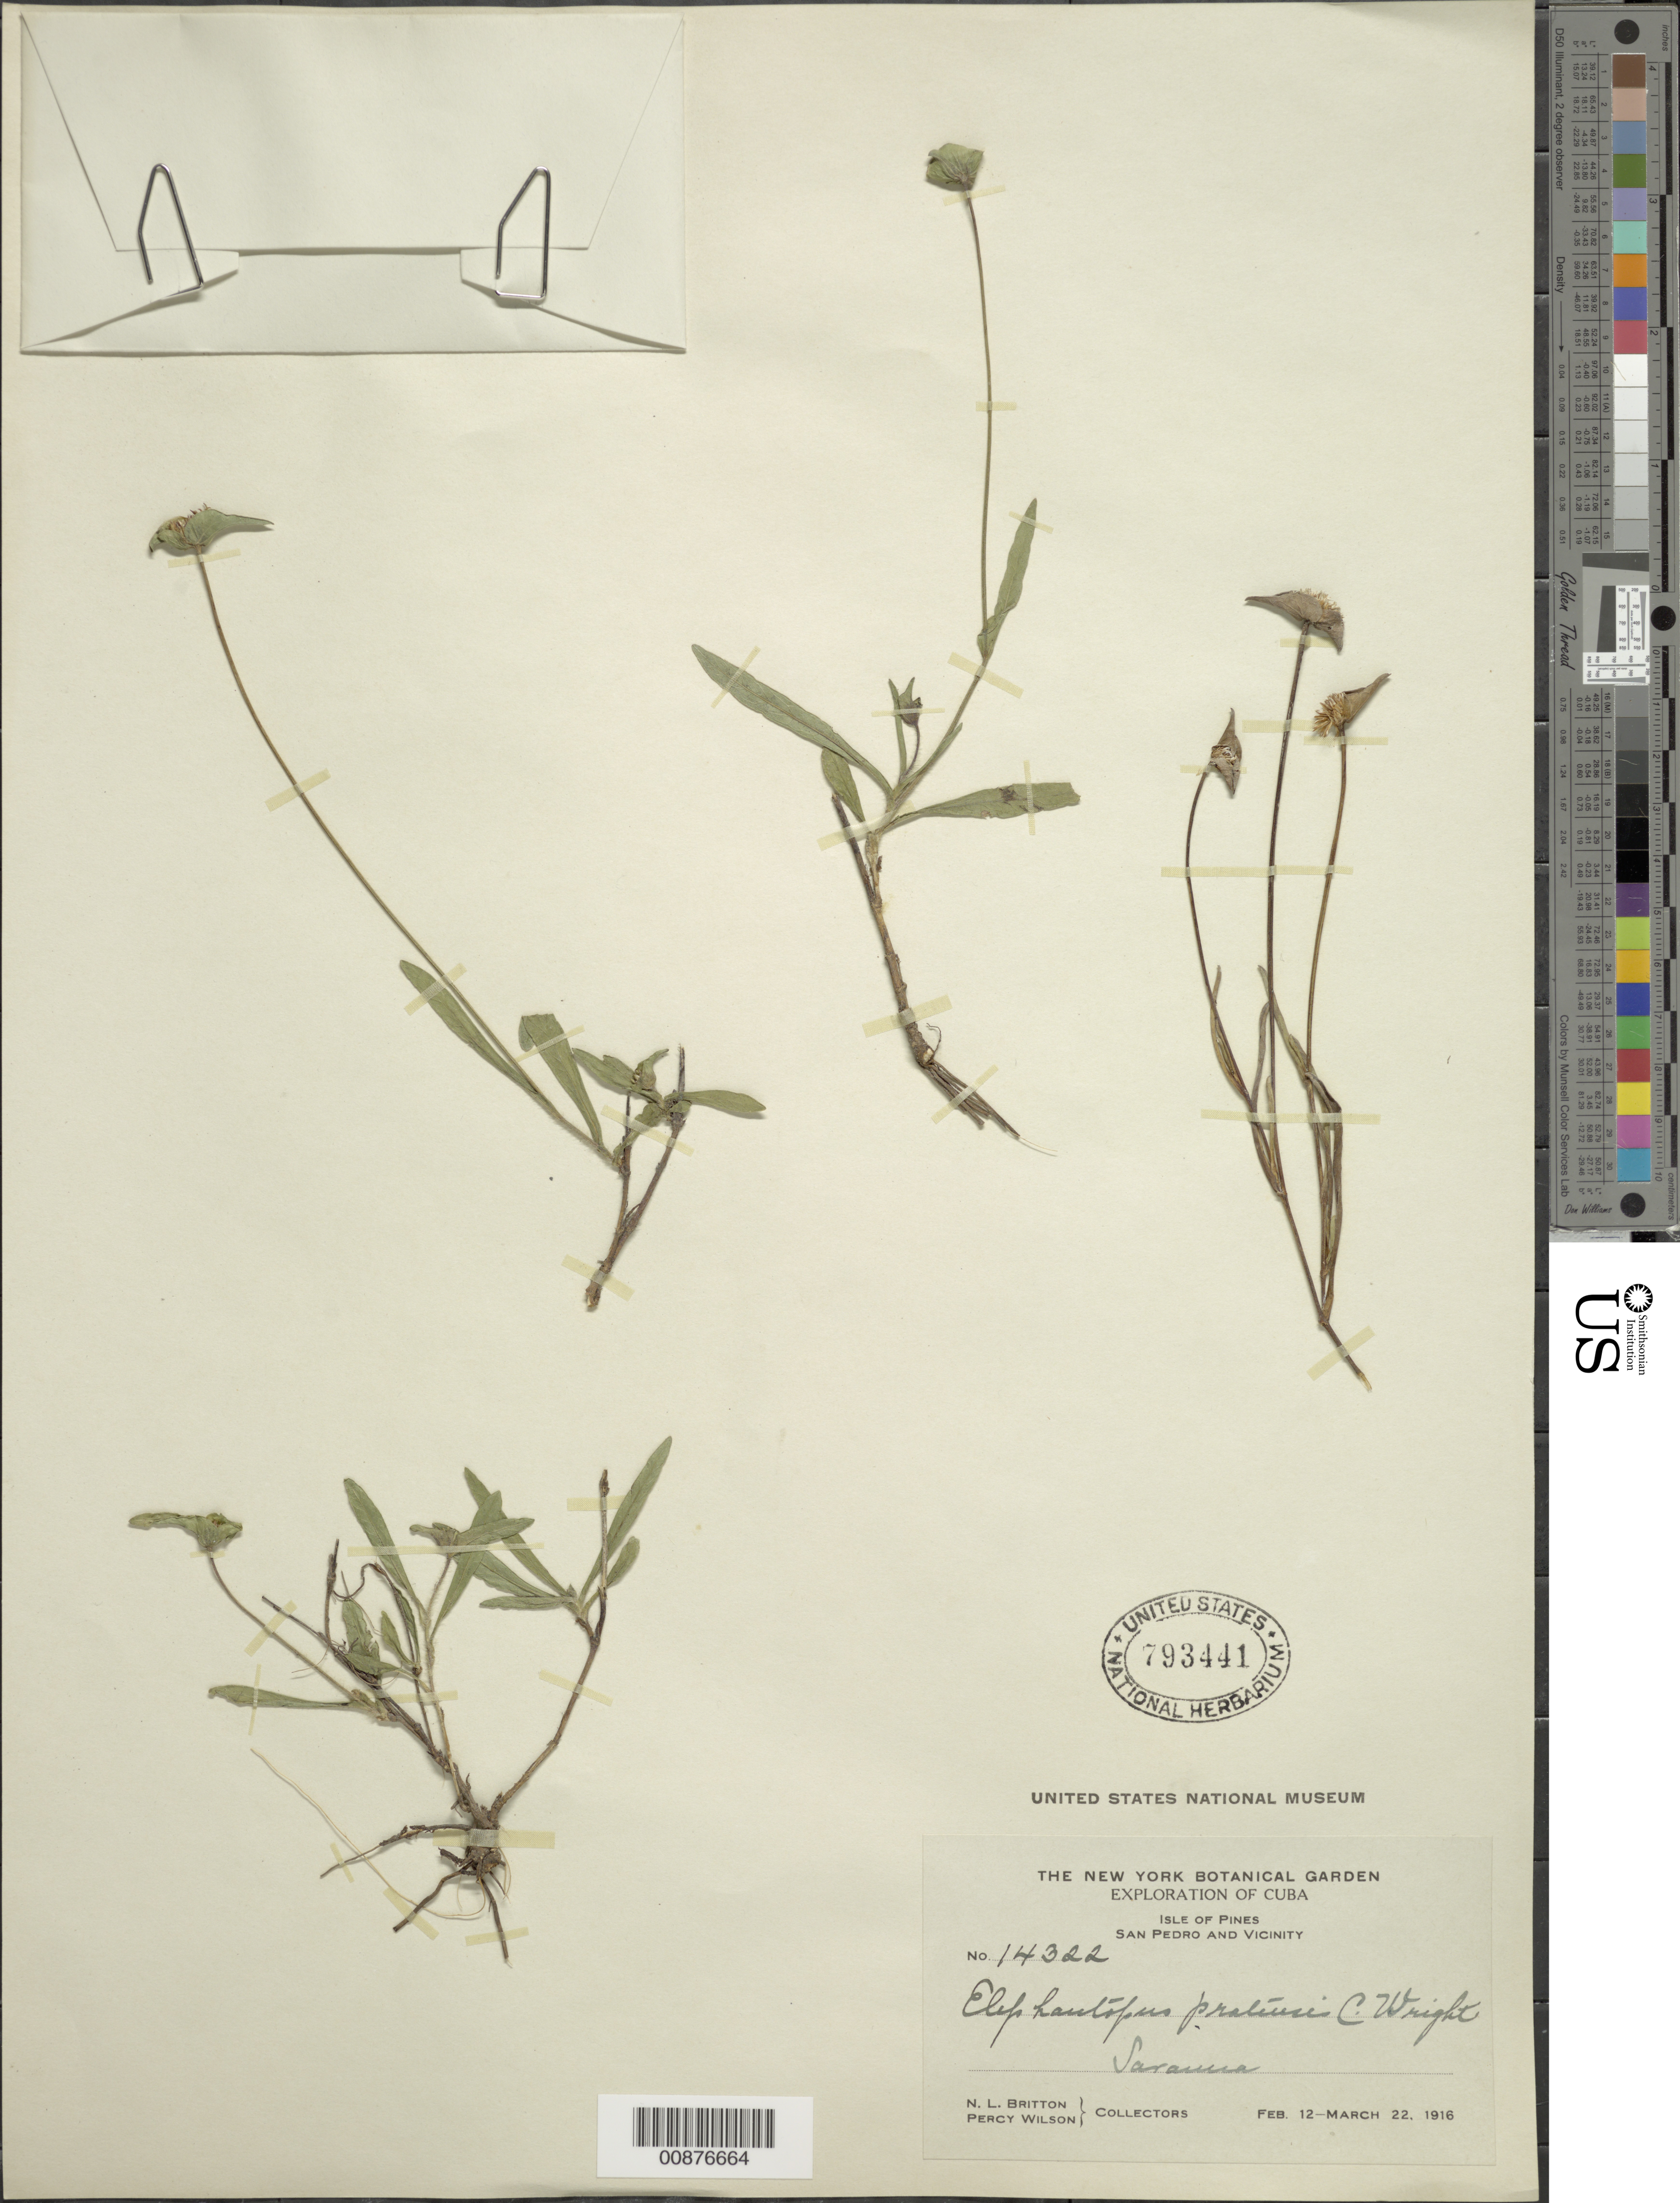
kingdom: Plantae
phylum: Tracheophyta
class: Magnoliopsida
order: Asterales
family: Asteraceae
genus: Elephantopus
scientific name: Elephantopus pratensis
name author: C. Wright in Sauvalle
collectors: N. Britton, E. G. Britton & P. Wilson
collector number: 14322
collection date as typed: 12 Feb 1916 to 22 Mar 1916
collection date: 1916-02-12/1916-03-22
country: Cuba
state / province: Isla de La Juventud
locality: San Pedro and vicinity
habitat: Savanna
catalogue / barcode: US 793441